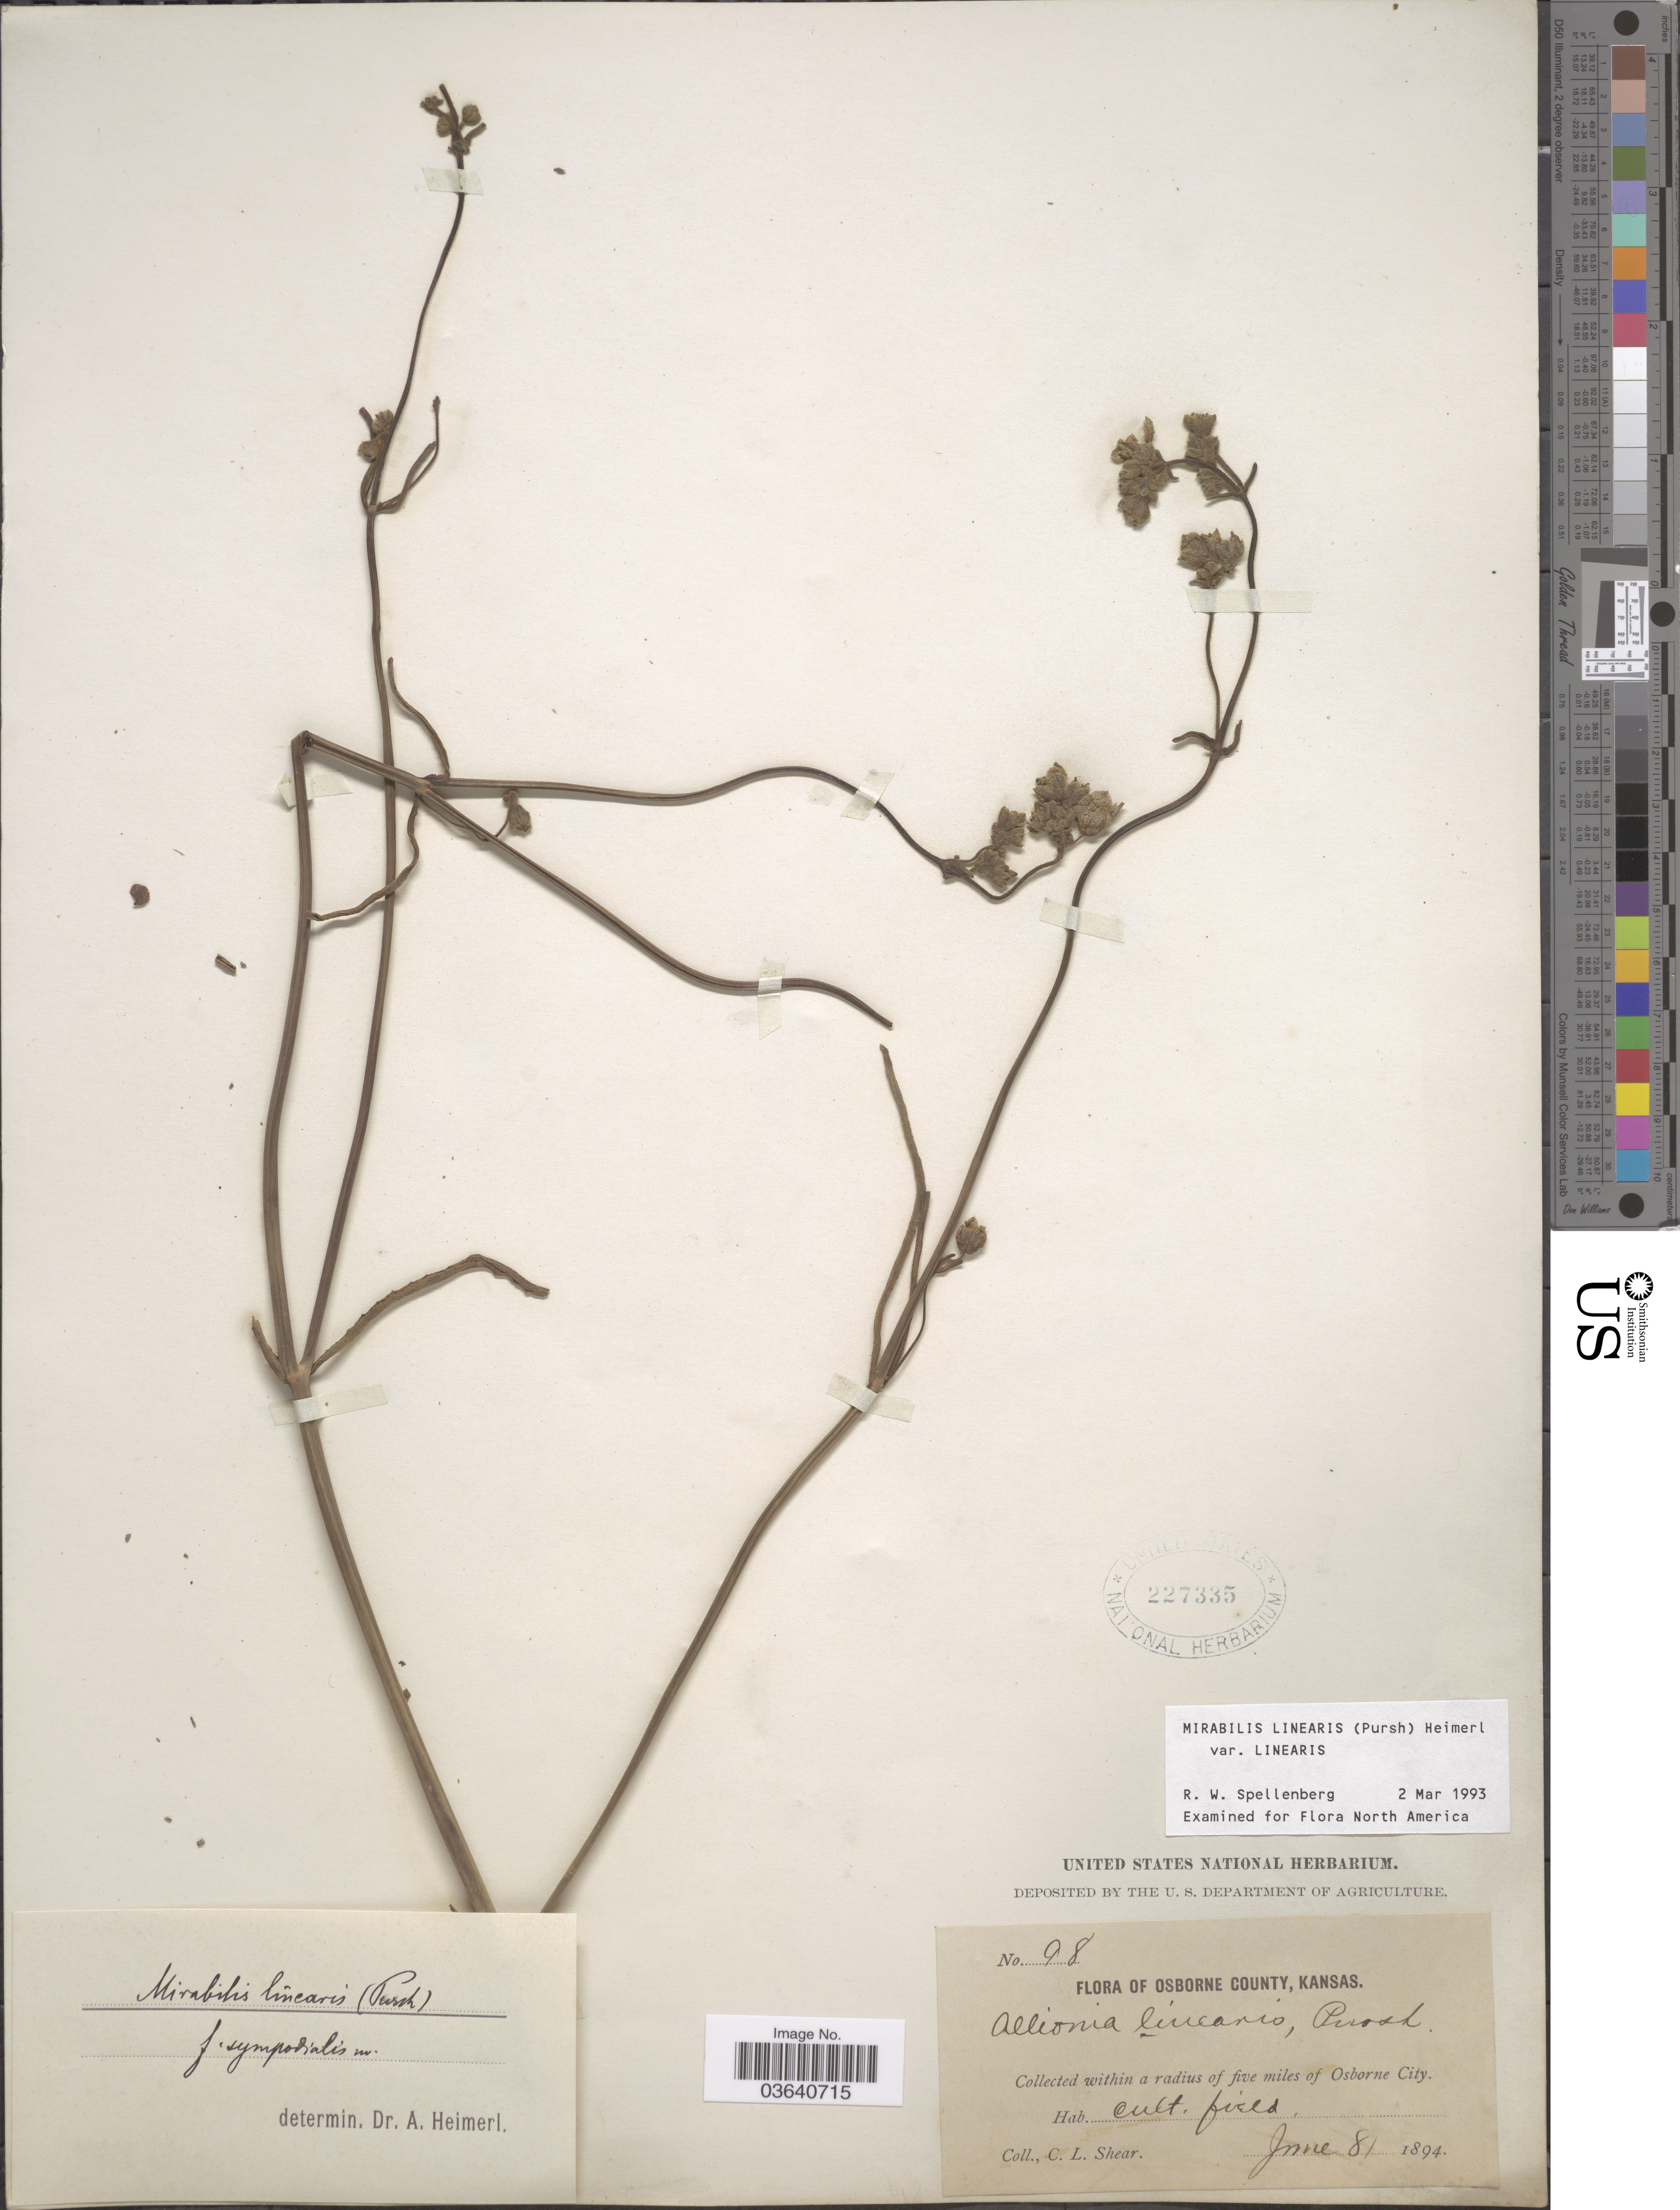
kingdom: Plantae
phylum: Tracheophyta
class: Magnoliopsida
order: Caryophyllales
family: Nyctaginaceae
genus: Mirabilis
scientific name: Mirabilis linearis var. linearis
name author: (Pursh) Heimerl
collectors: C. L. Shear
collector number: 98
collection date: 1894-06-08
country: United States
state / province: Kansas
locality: Osborne County, within a radius of five miles of Osborne City. Cult. field.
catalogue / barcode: US 227335